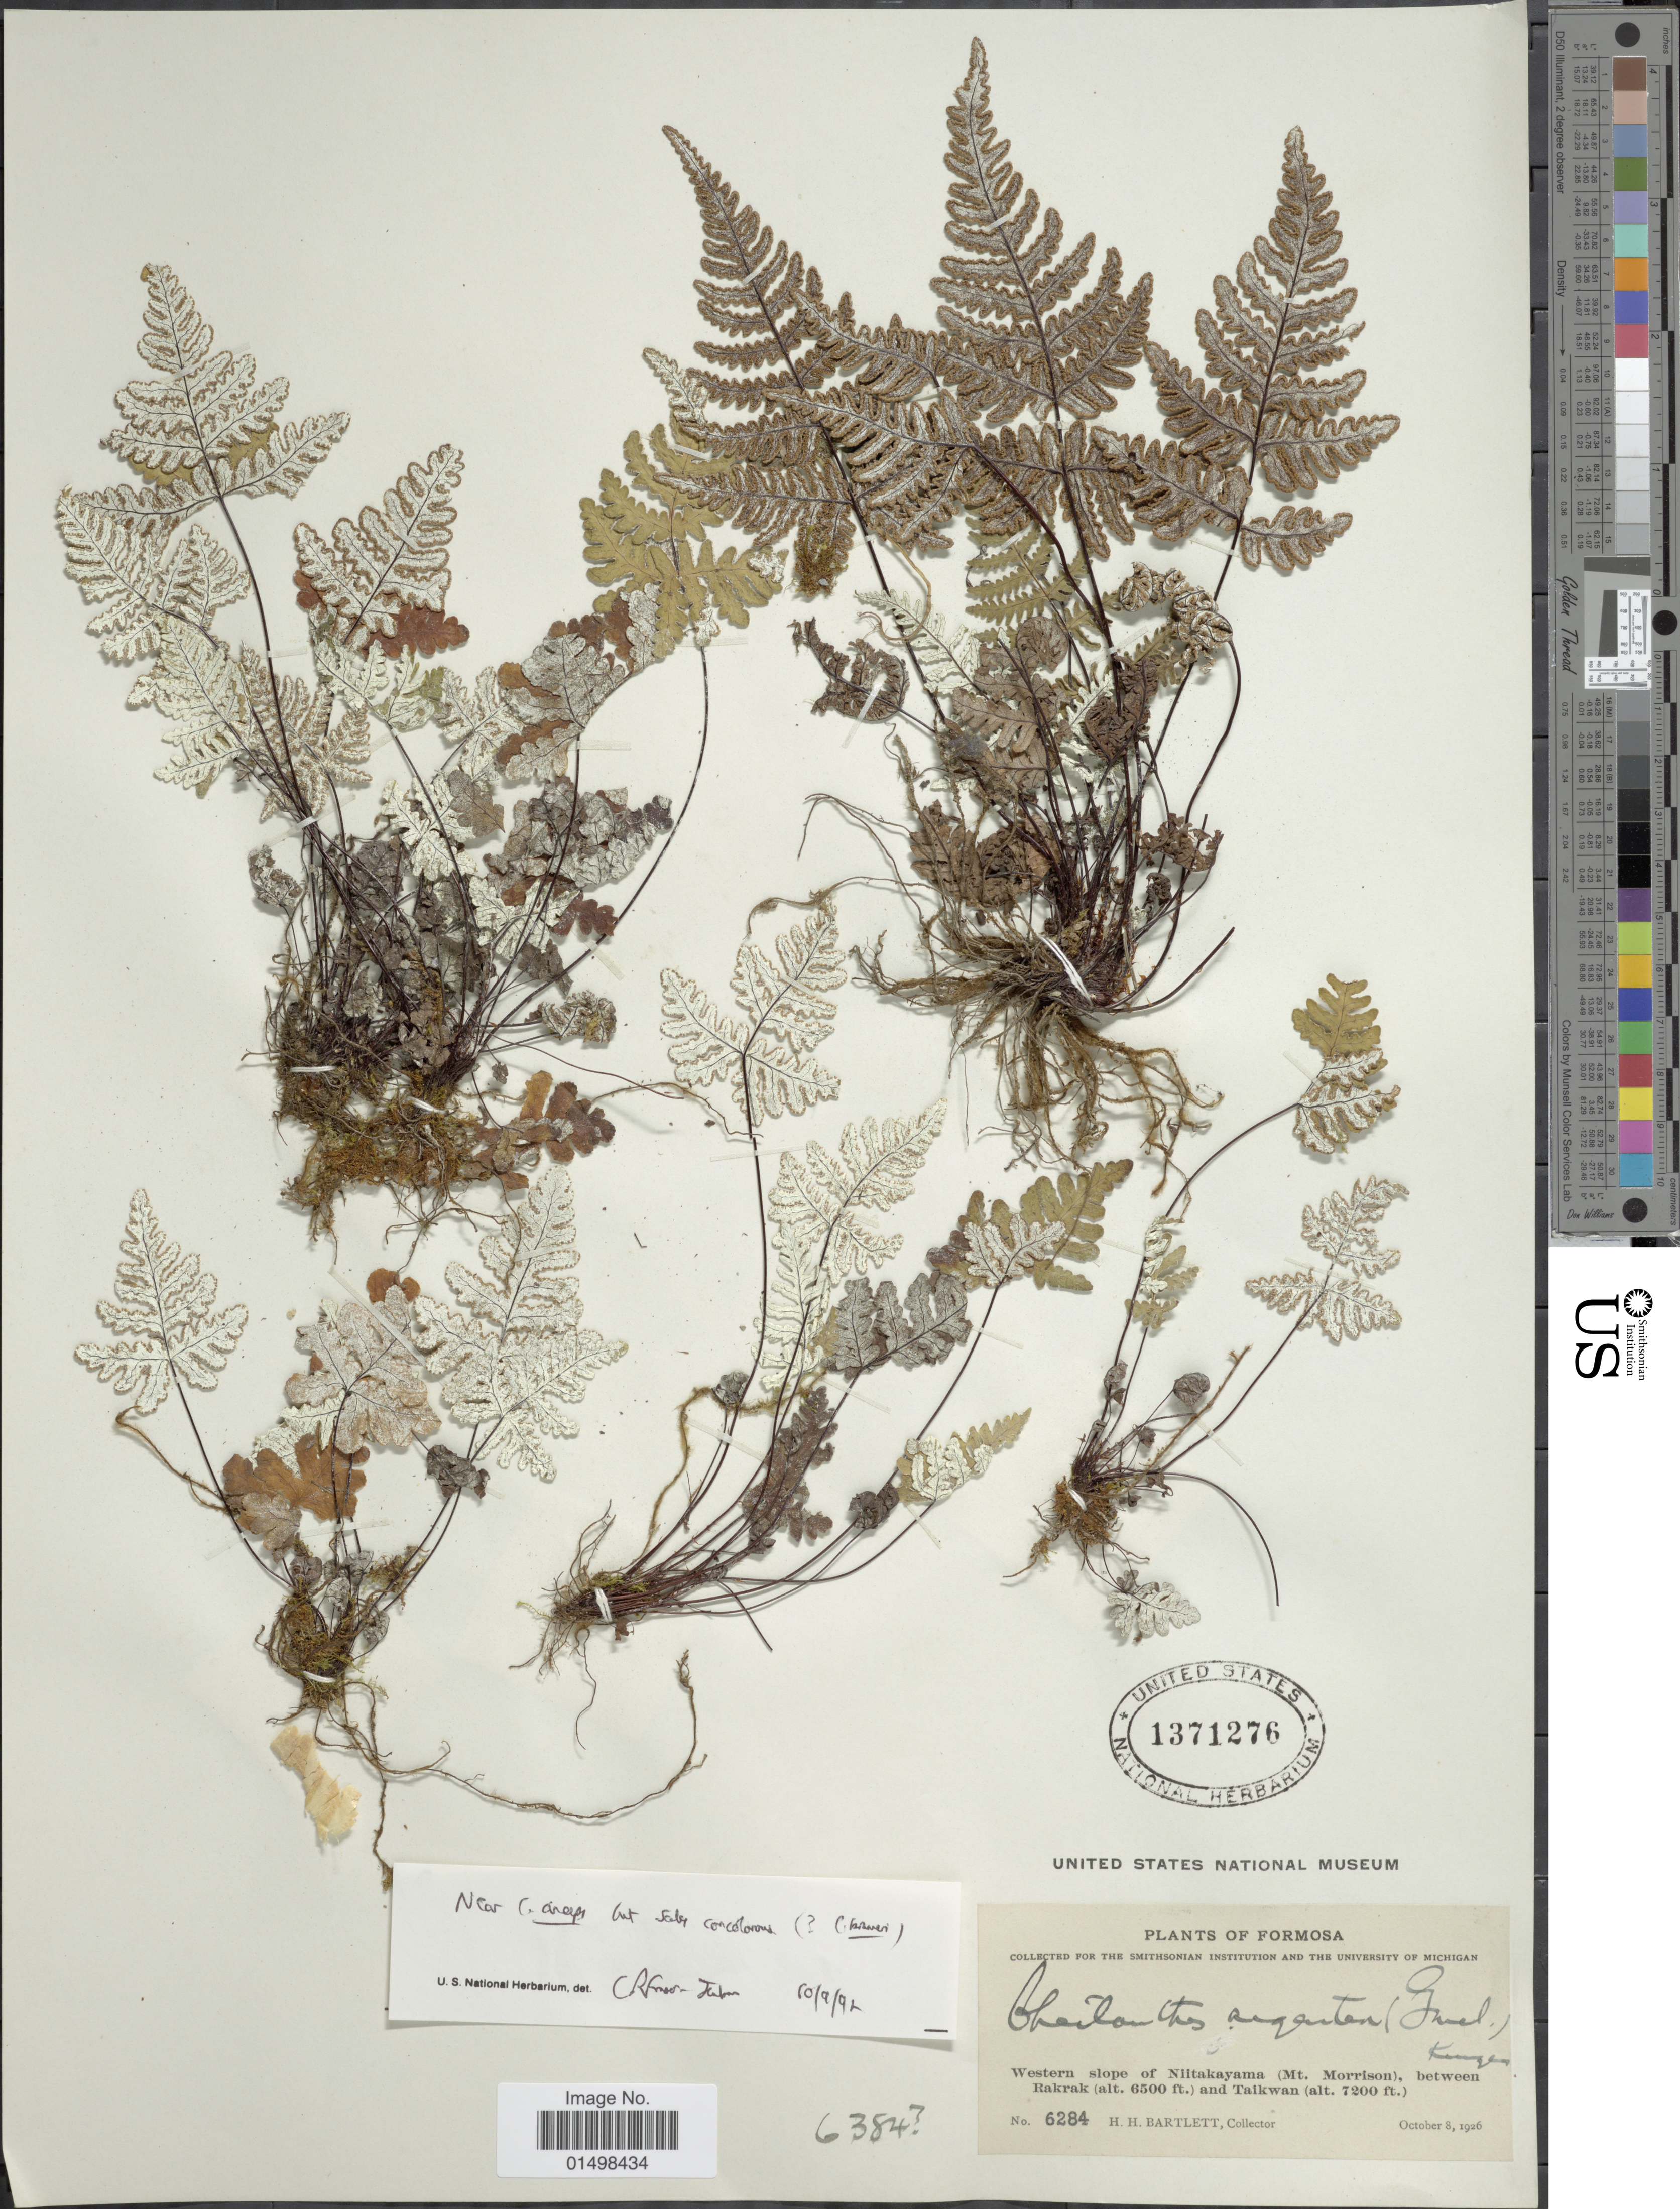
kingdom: Plantae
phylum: Tracheophyta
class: Polypodiopsida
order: Polypodiales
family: Pteridaceae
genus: Aleuritopteris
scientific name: Aleuritopteris albomarginata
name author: (C.B. Clarke) Ching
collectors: H. H. Bartlett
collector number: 6284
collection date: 1926-10-08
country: Taiwan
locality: Plants of Formosa, Western slope of Niitakayama (Mt. Morrison), between Rakrak and Taikwan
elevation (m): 1981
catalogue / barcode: US 1371276